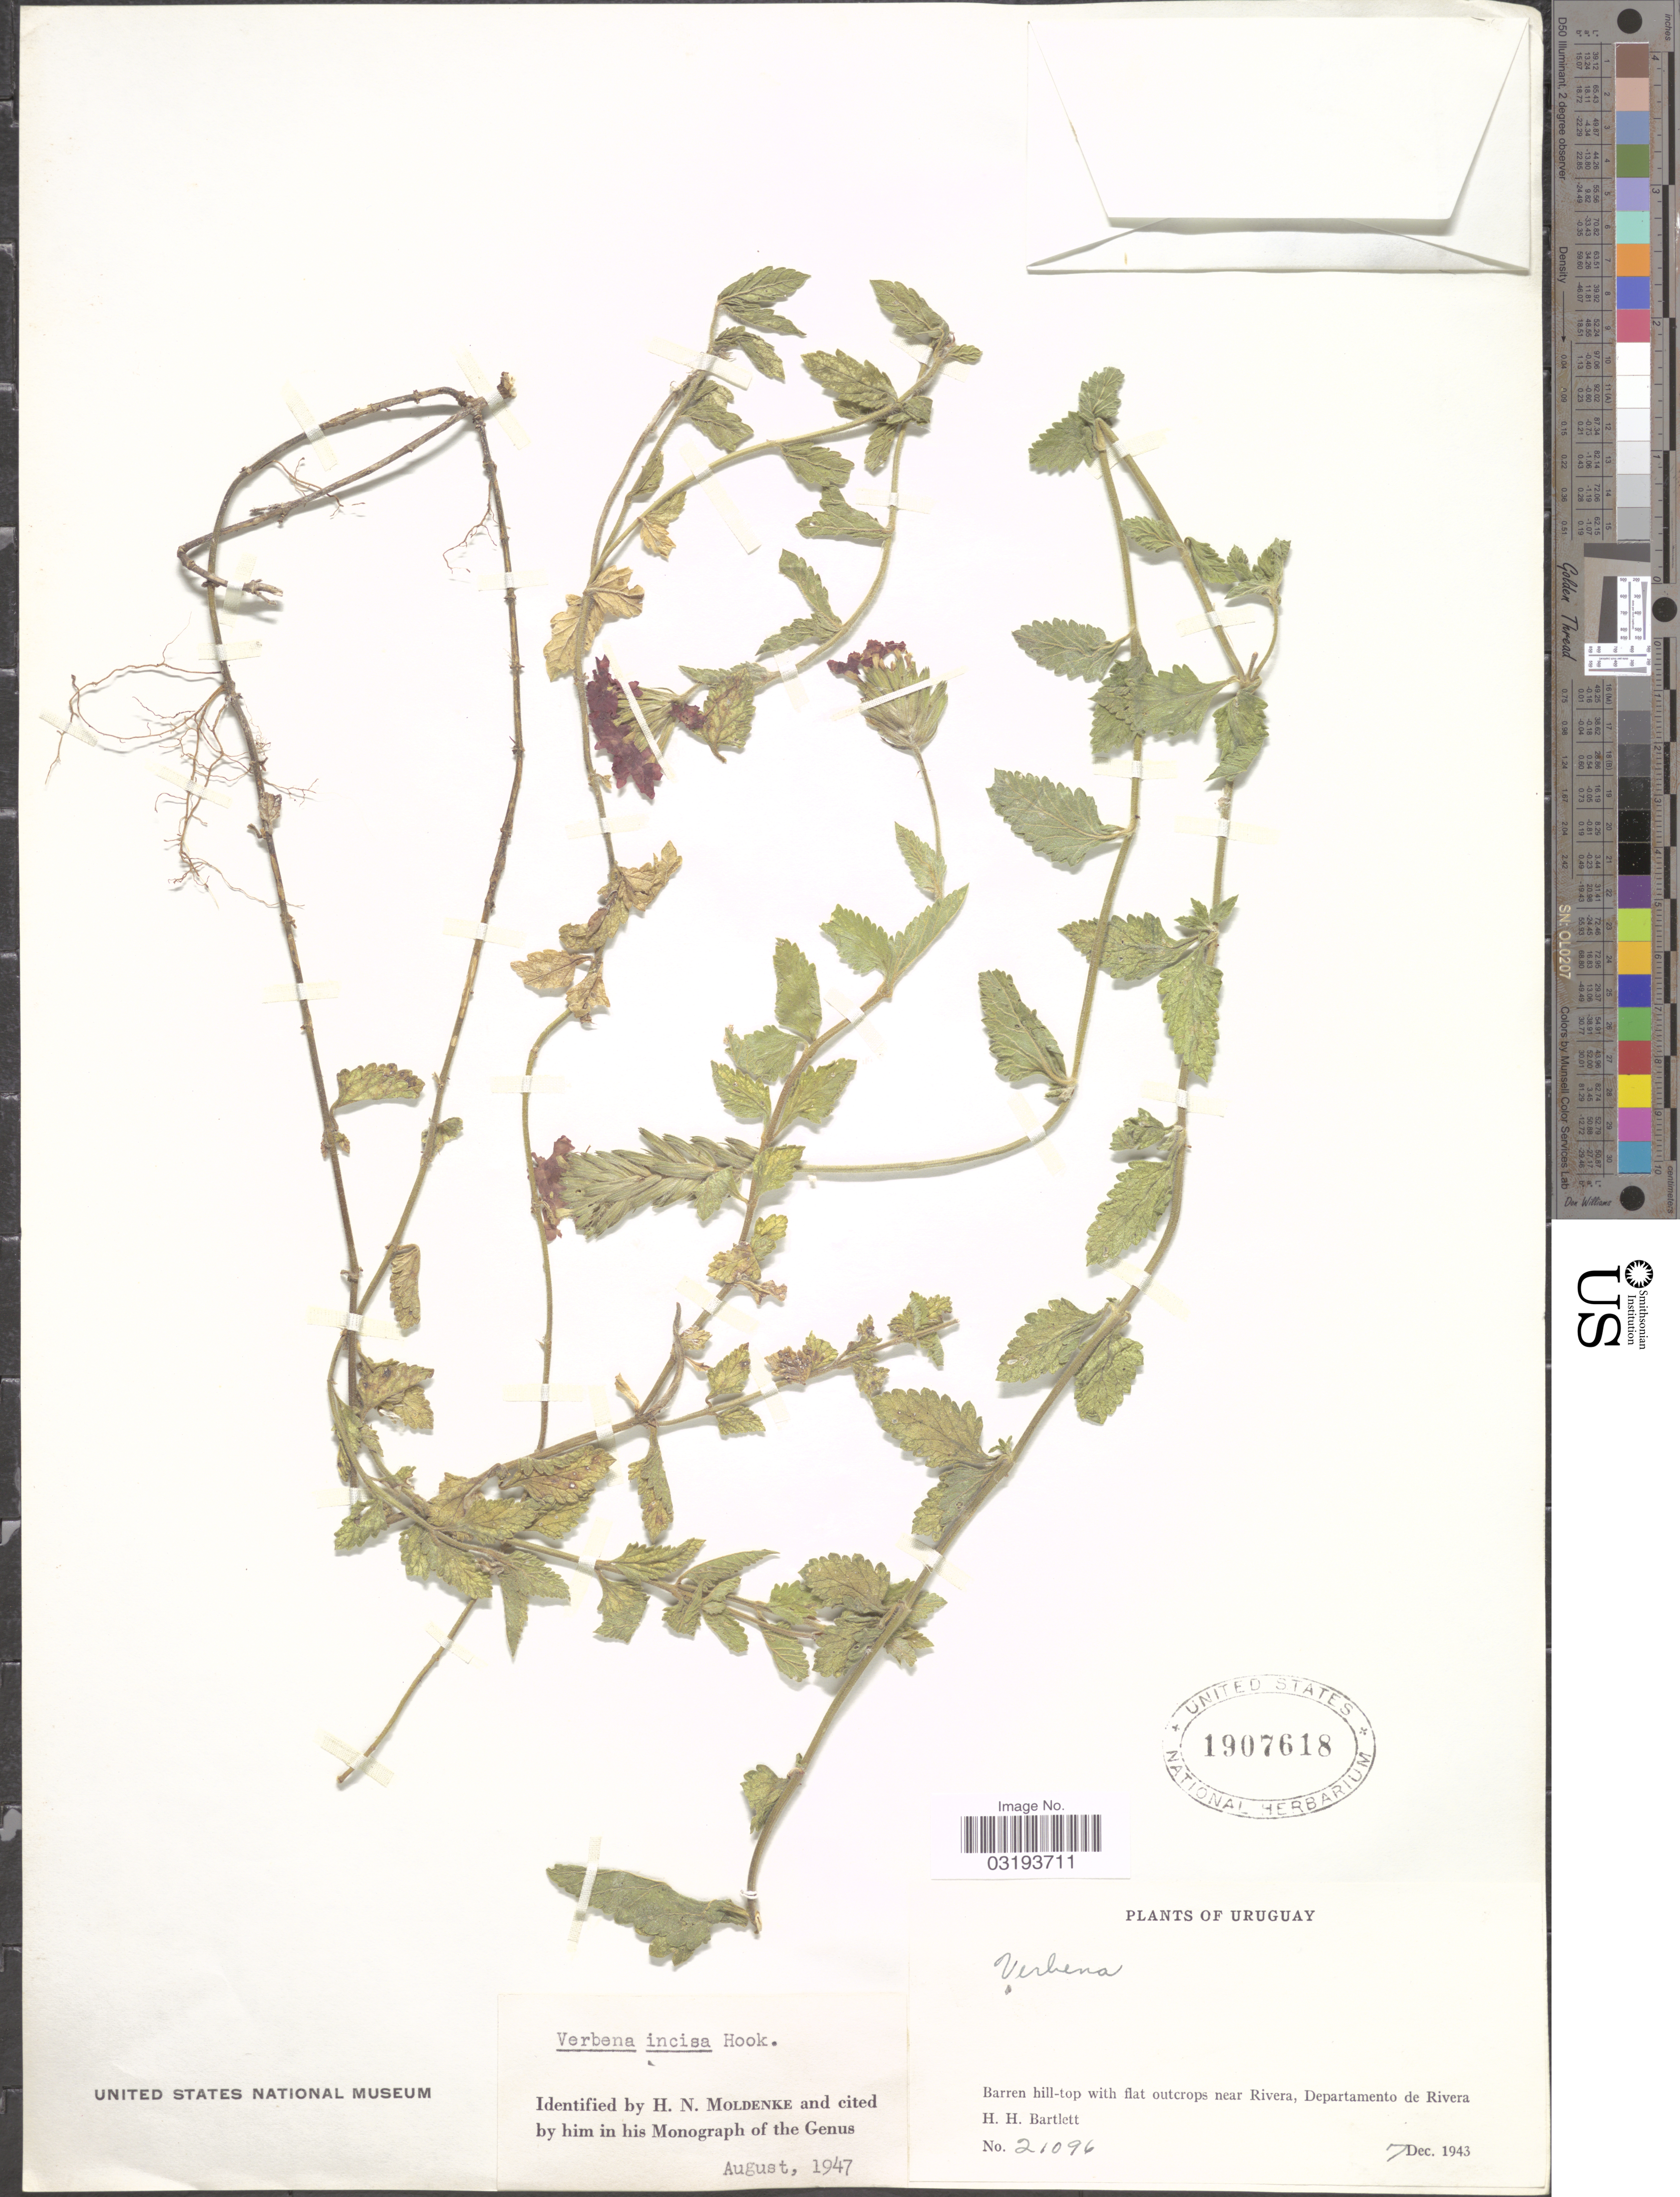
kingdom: Plantae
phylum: Tracheophyta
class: Magnoliopsida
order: Lamiales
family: Verbenaceae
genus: Verbena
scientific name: Verbena incisa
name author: Hook.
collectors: H. H. Bartlett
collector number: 21096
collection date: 1943-12-07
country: Uruguay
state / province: Rivera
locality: Barren hill-top with flat outcrops near Rivera, Departamento de Rivera.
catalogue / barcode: US 1907618